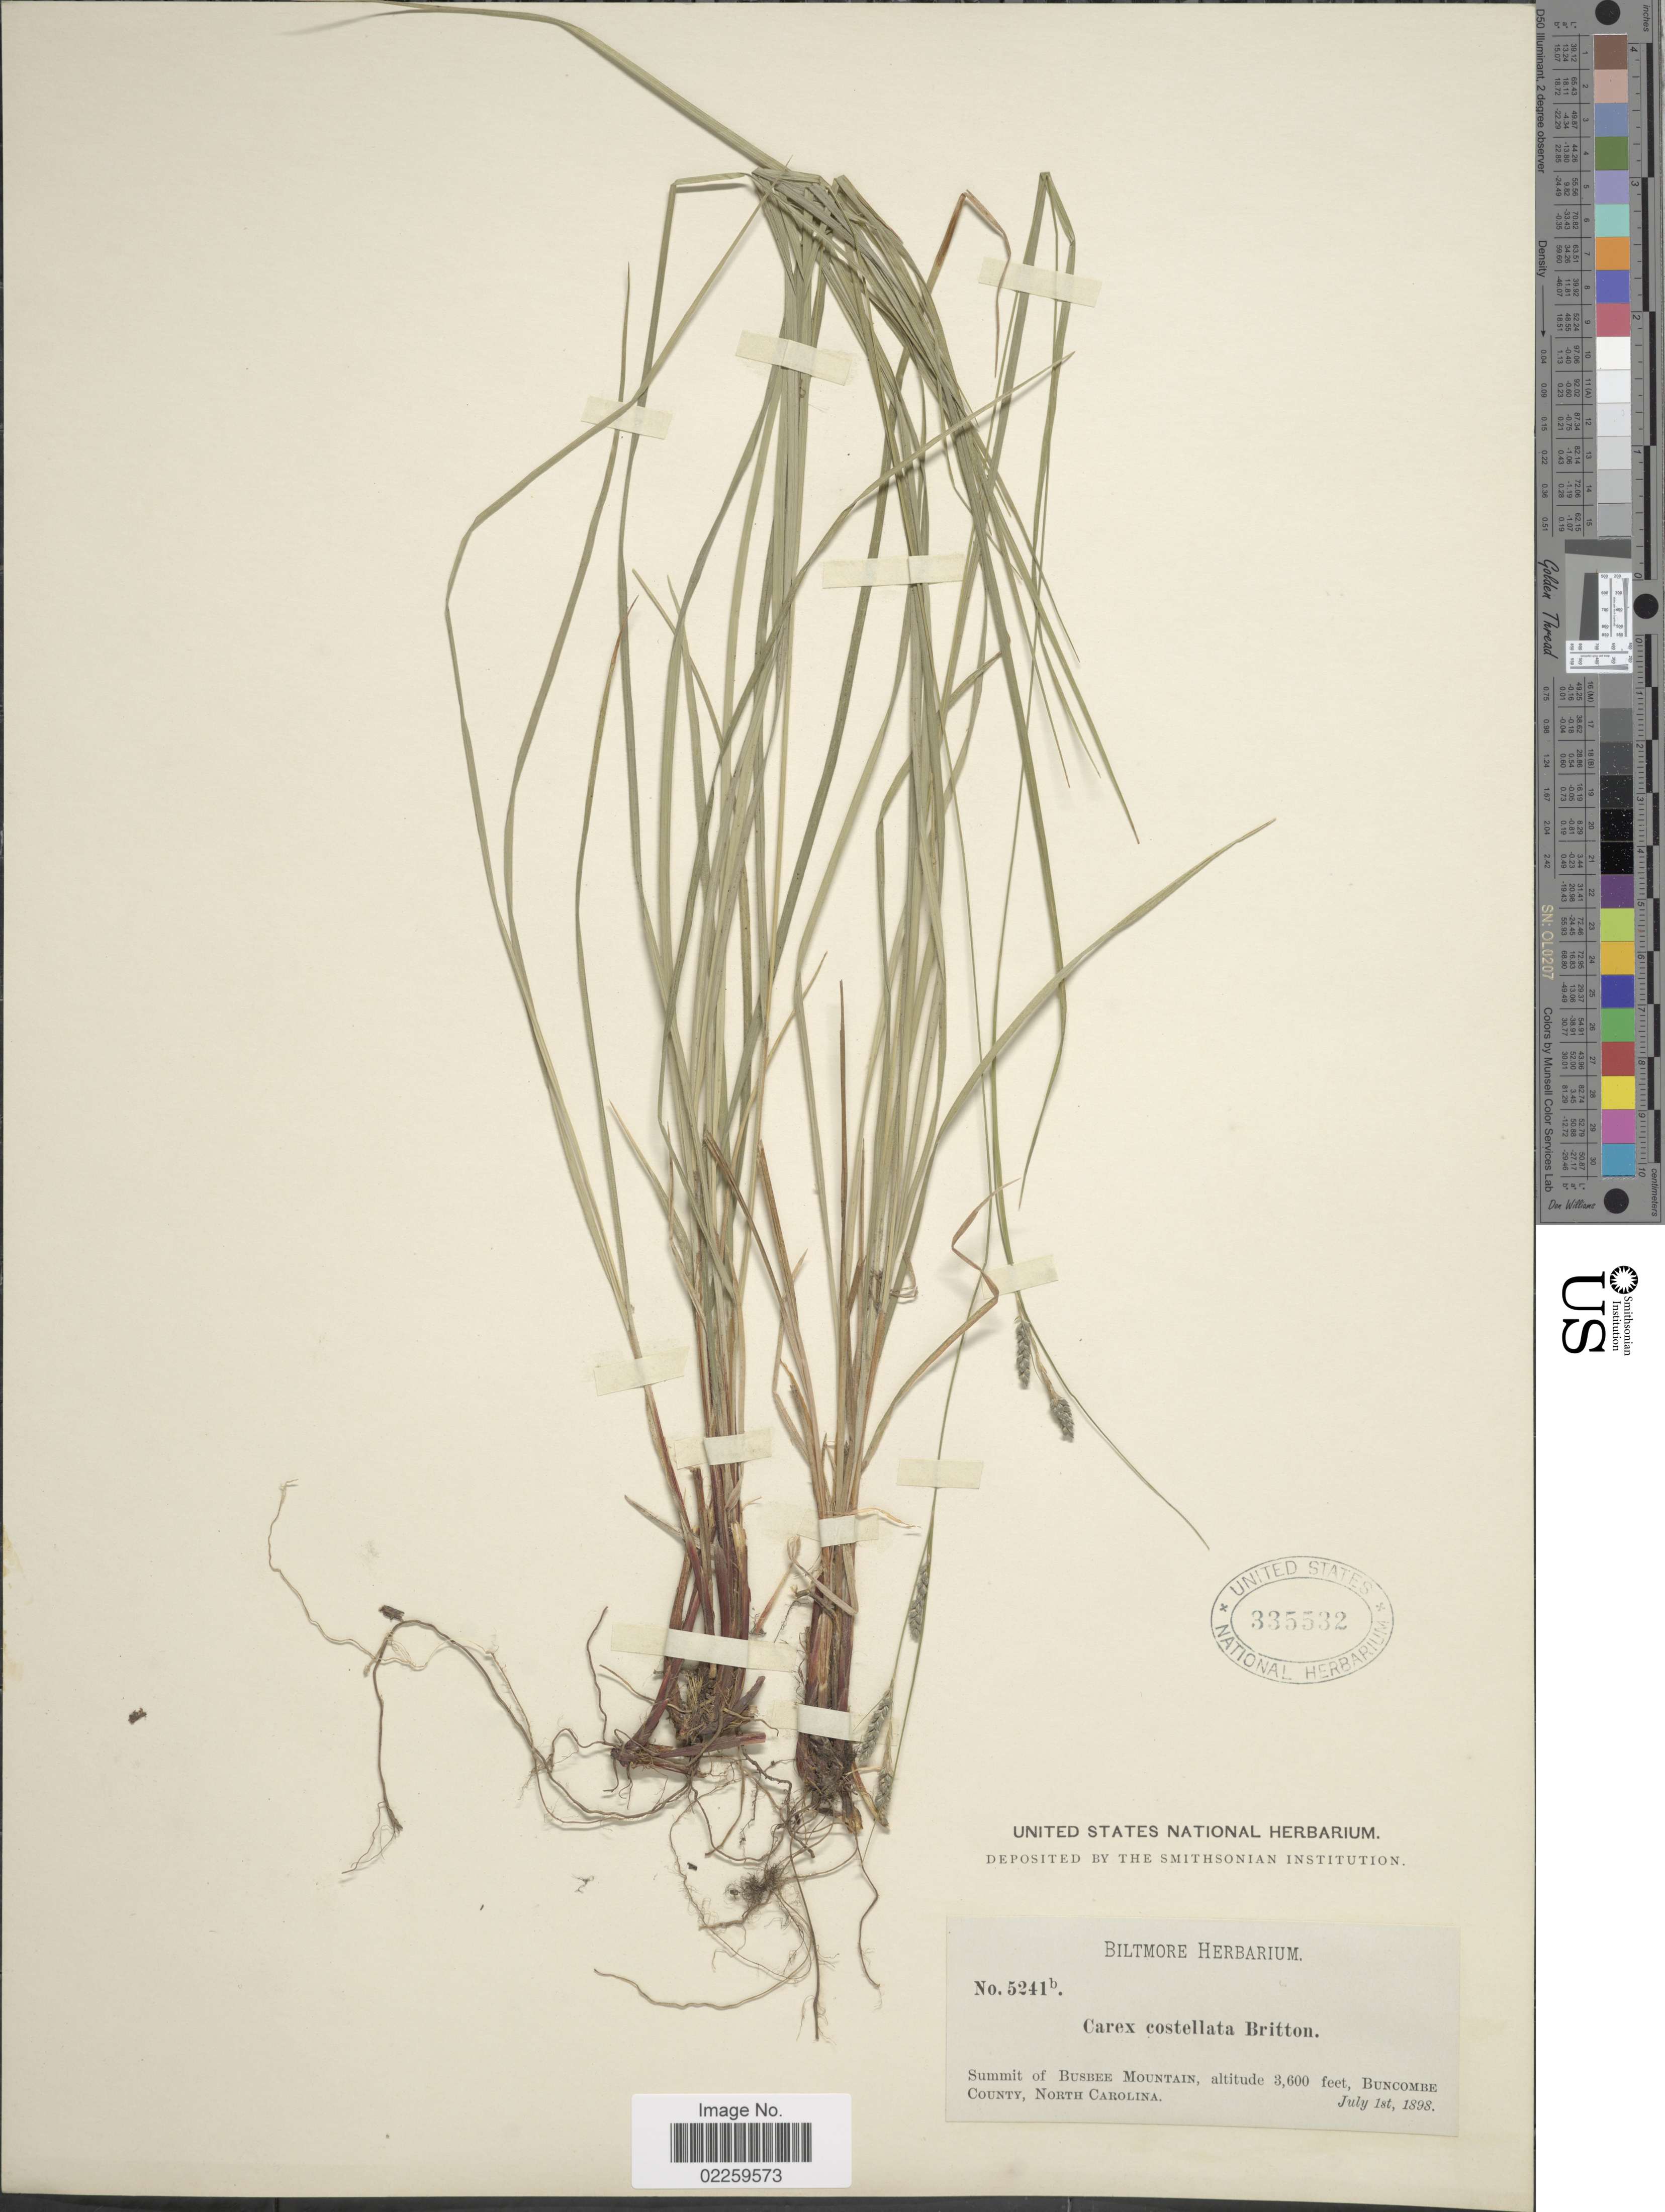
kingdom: Plantae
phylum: Tracheophyta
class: Liliopsida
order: Poales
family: Cyperaceae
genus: Carex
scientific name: Carex virescens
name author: Muhl. ex Willd.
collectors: ex herb. Biltmore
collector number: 5241b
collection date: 1898-07-01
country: United States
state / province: North Carolina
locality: Summit of Busbee Mountain, Buncombe County, North Carolina.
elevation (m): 1097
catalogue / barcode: US 335532